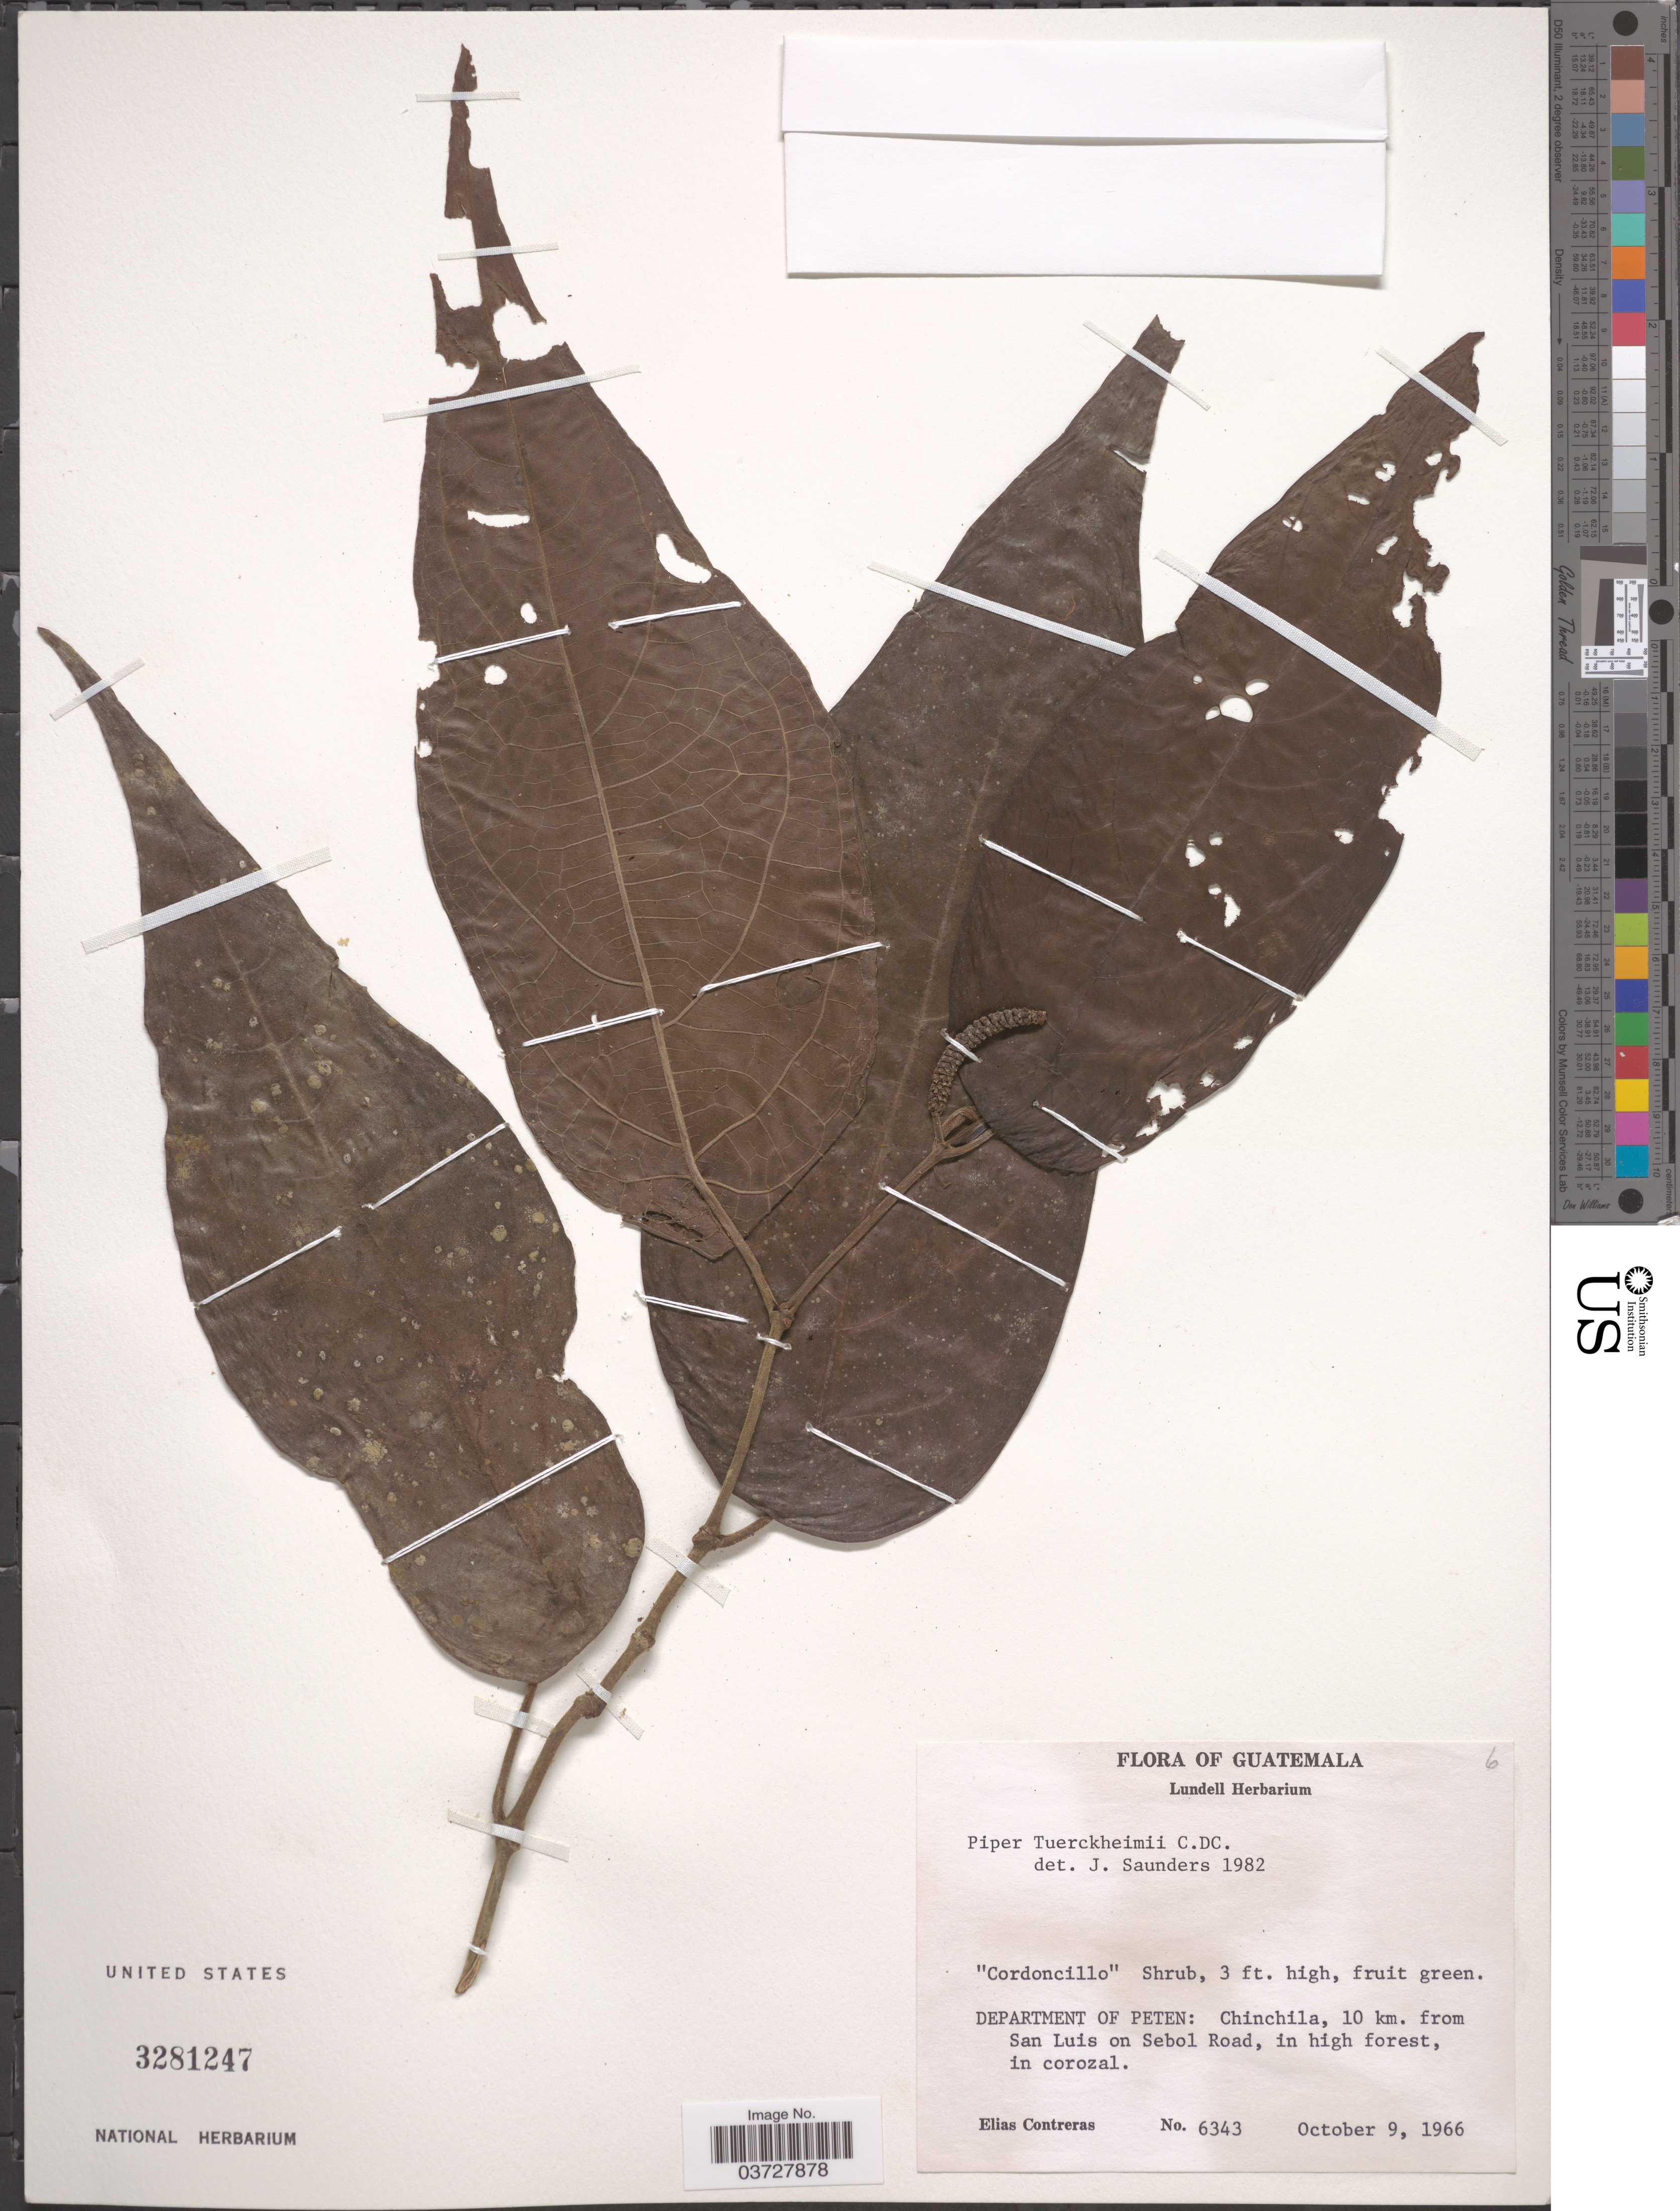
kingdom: Plantae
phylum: Tracheophyta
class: Magnoliopsida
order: Piperales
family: Piperaceae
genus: Piper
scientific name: Piper tuerckheimii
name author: C. DC.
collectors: E. Contreras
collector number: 6343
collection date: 1966-10-09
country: Guatemala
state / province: El Peten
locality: Department of Peten: Chinchila, 10 km. from San Luis on Sebol road.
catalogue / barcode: US 3281247